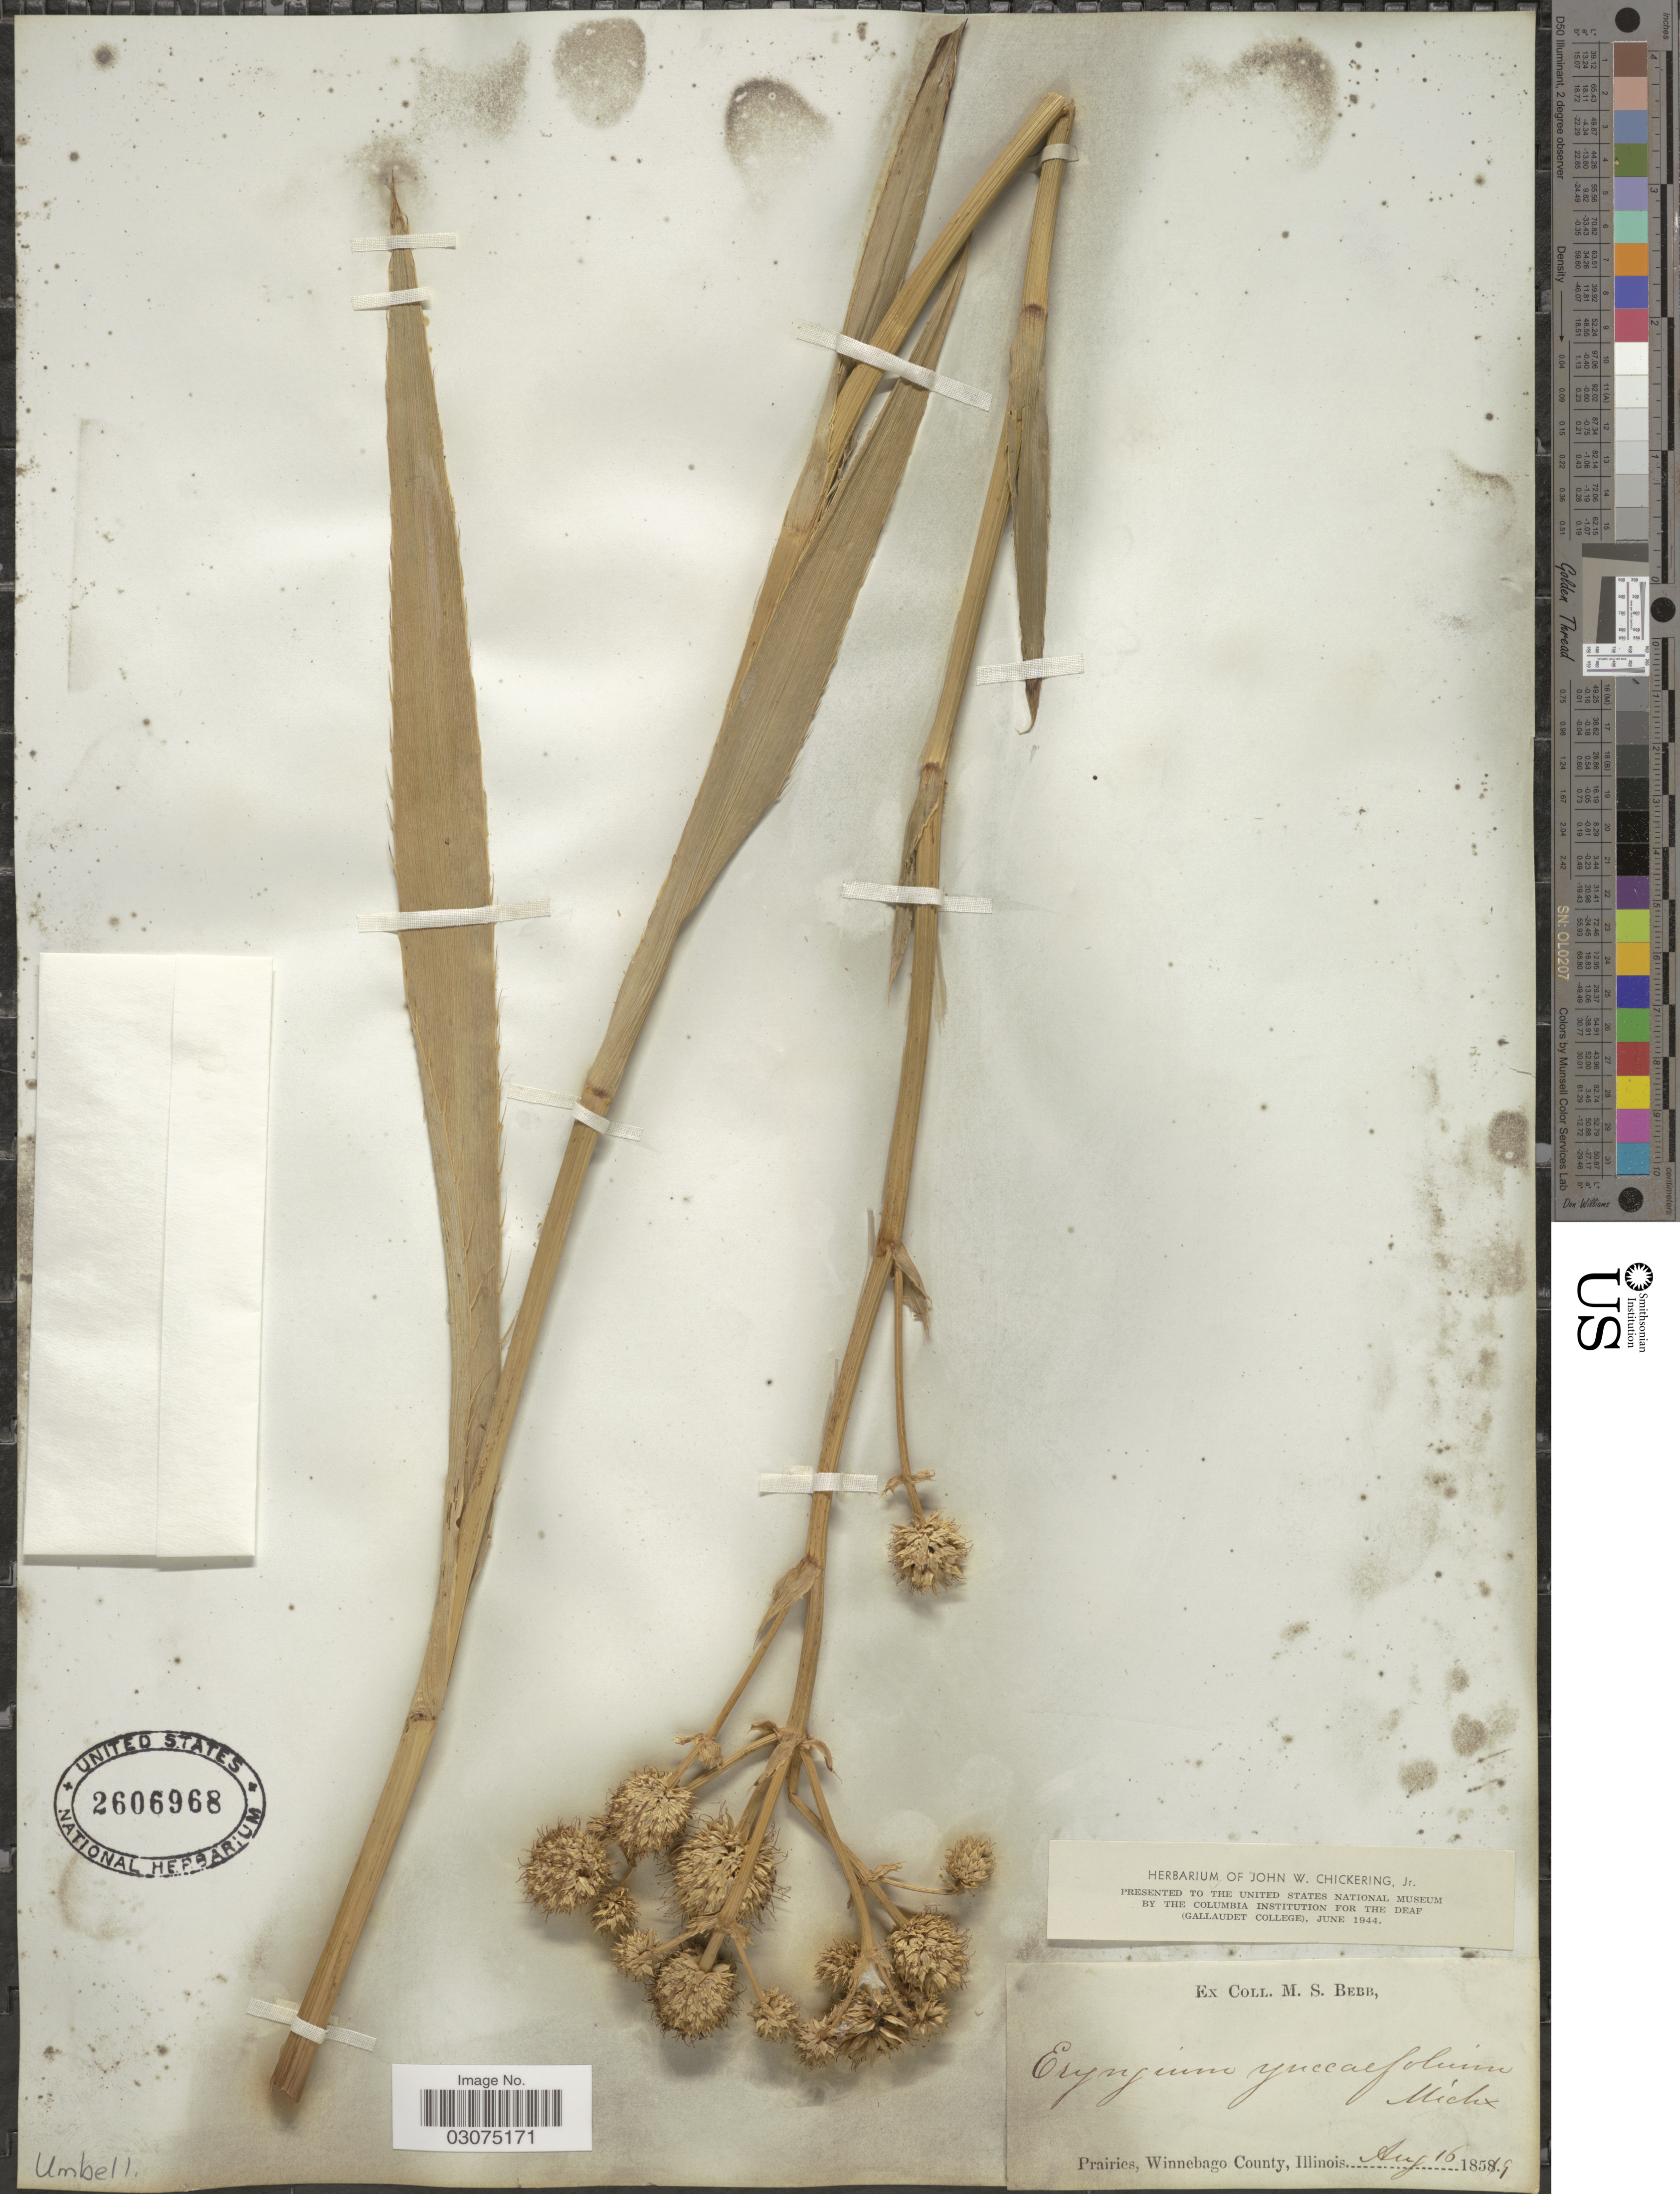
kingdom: Plantae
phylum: Tracheophyta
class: Magnoliopsida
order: Apiales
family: Apiaceae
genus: Eryngium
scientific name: Eryngium yuccifolium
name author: Michx.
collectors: M. Bebb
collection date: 1859-08-16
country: United States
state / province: Illinois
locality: Prairies, Winnebago County.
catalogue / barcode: US 2606968